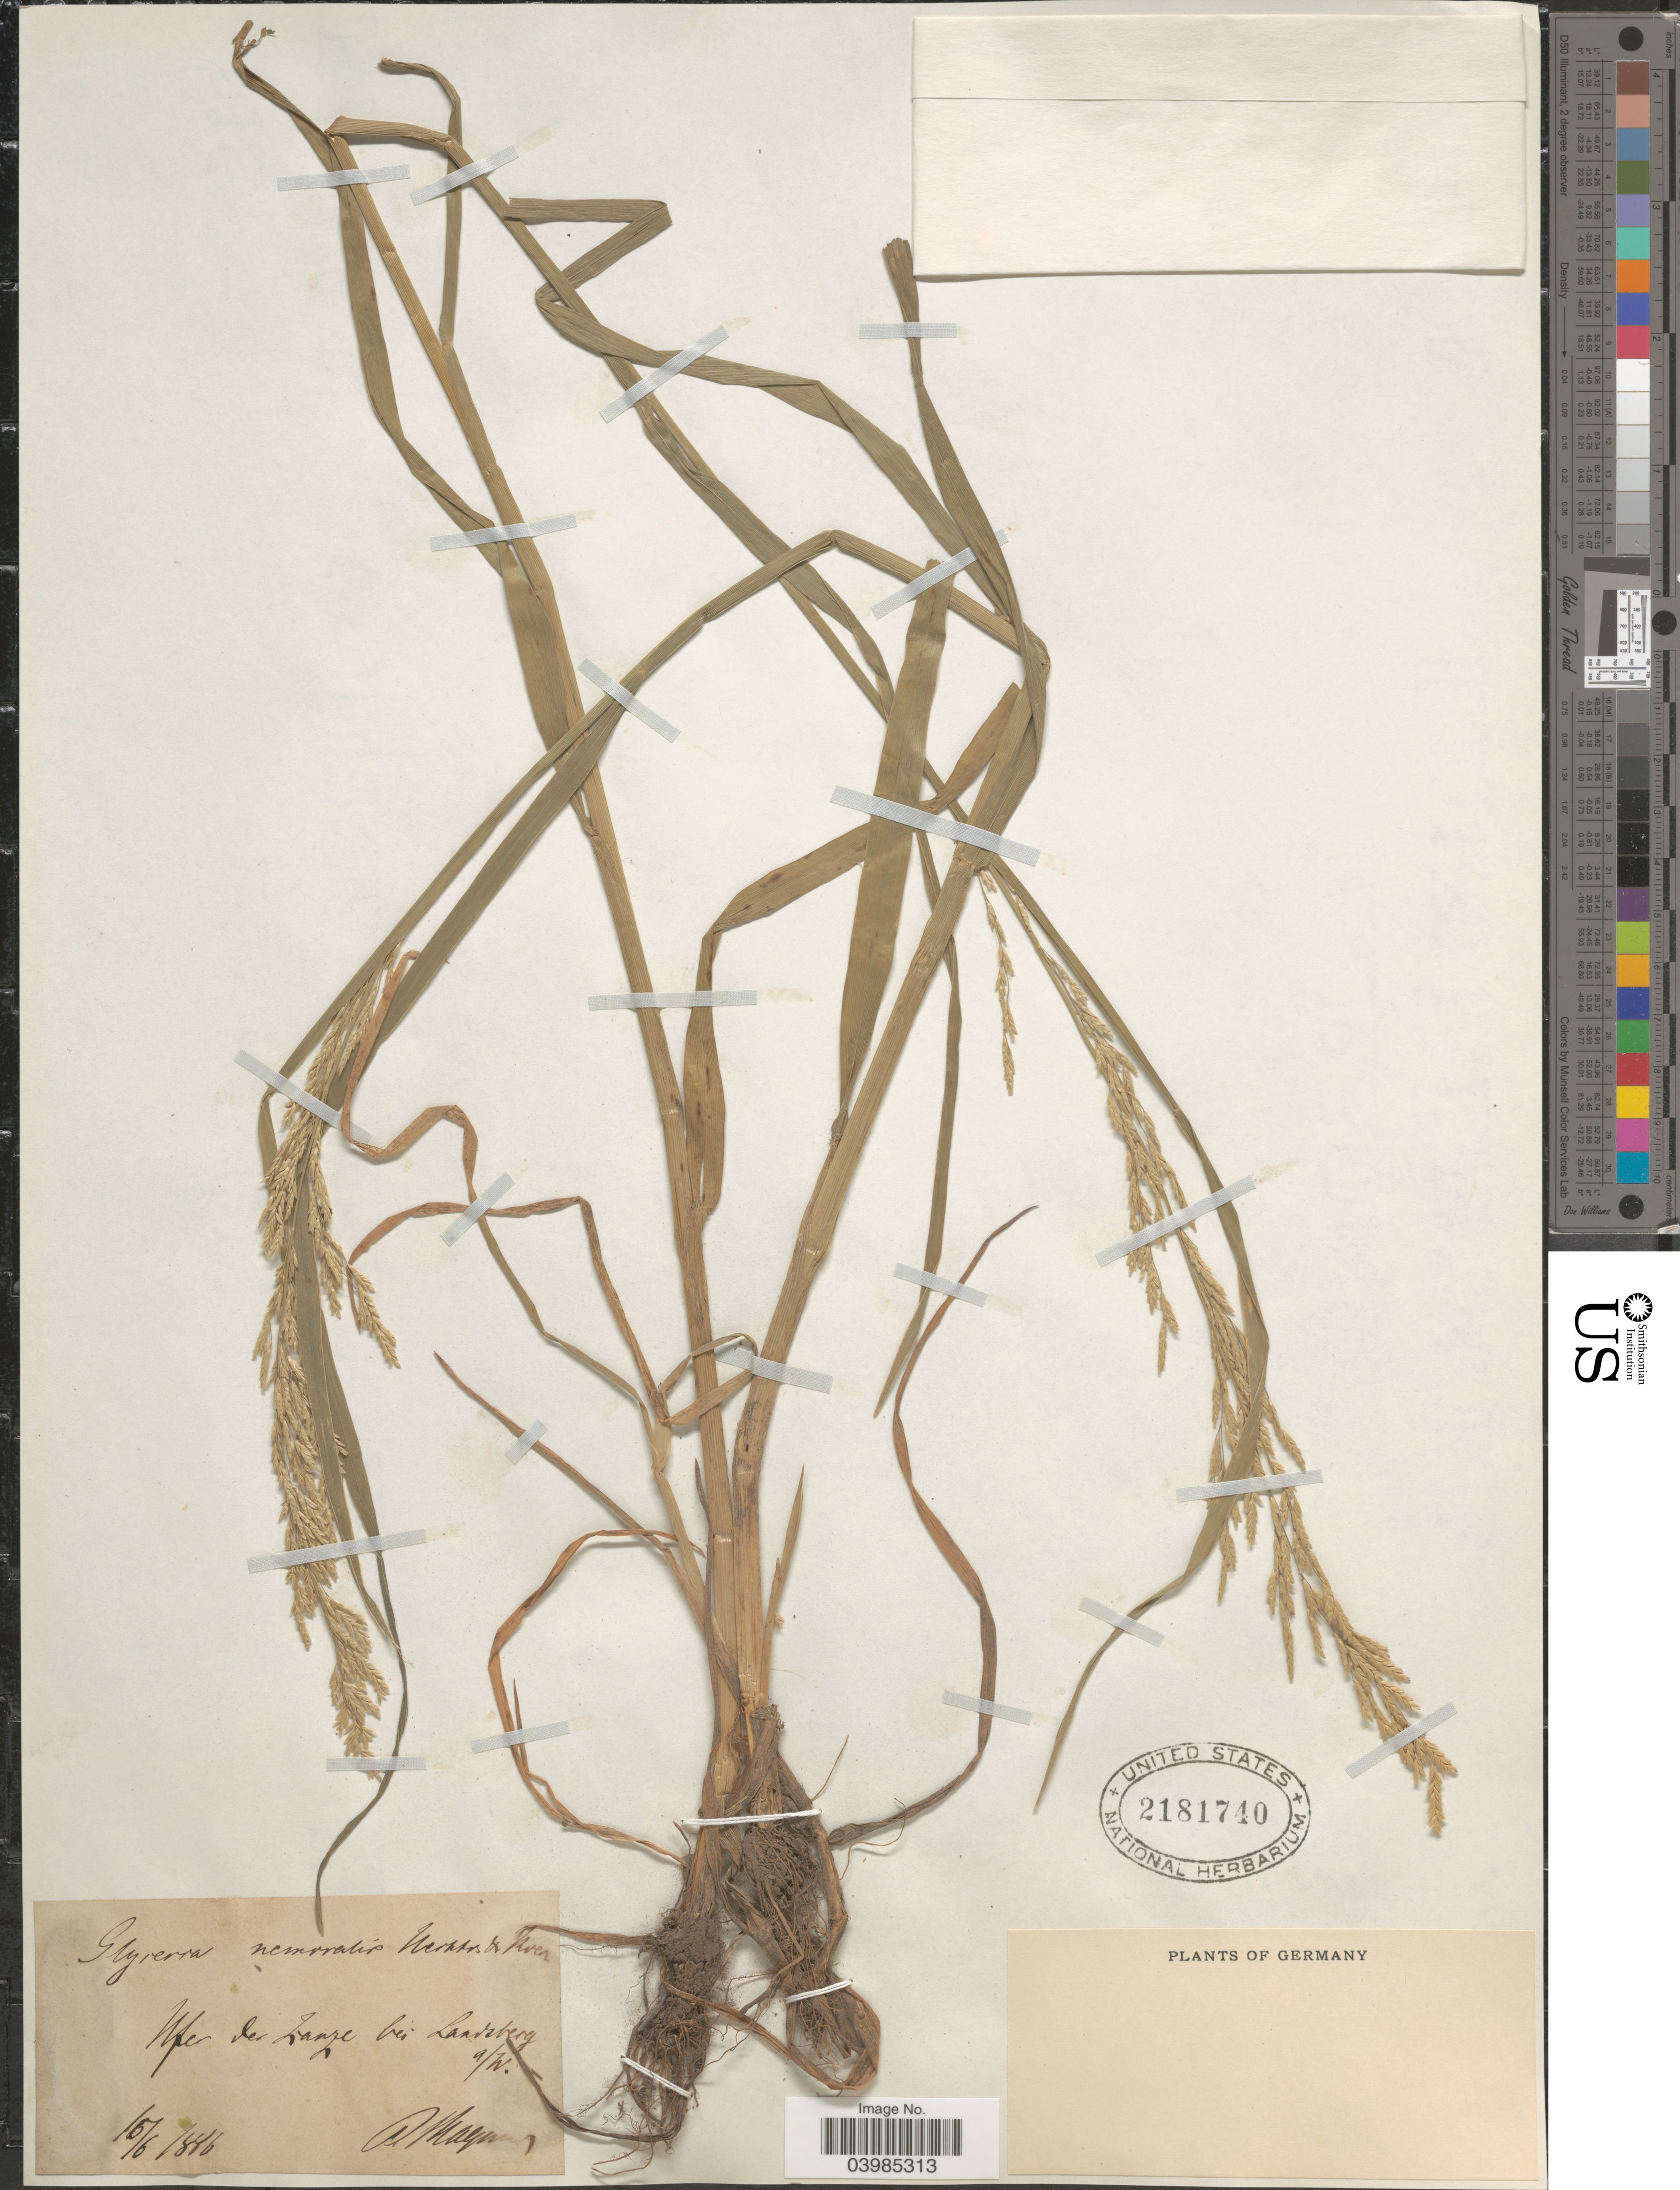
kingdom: Plantae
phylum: Tracheophyta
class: Liliopsida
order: Poales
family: Poaceae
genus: Glyceria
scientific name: Glyceria nemoralis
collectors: P. Magnus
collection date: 1886-06-16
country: Germany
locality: Ufer der Lanze [interpreted] bei Landsberg.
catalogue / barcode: US 2181740